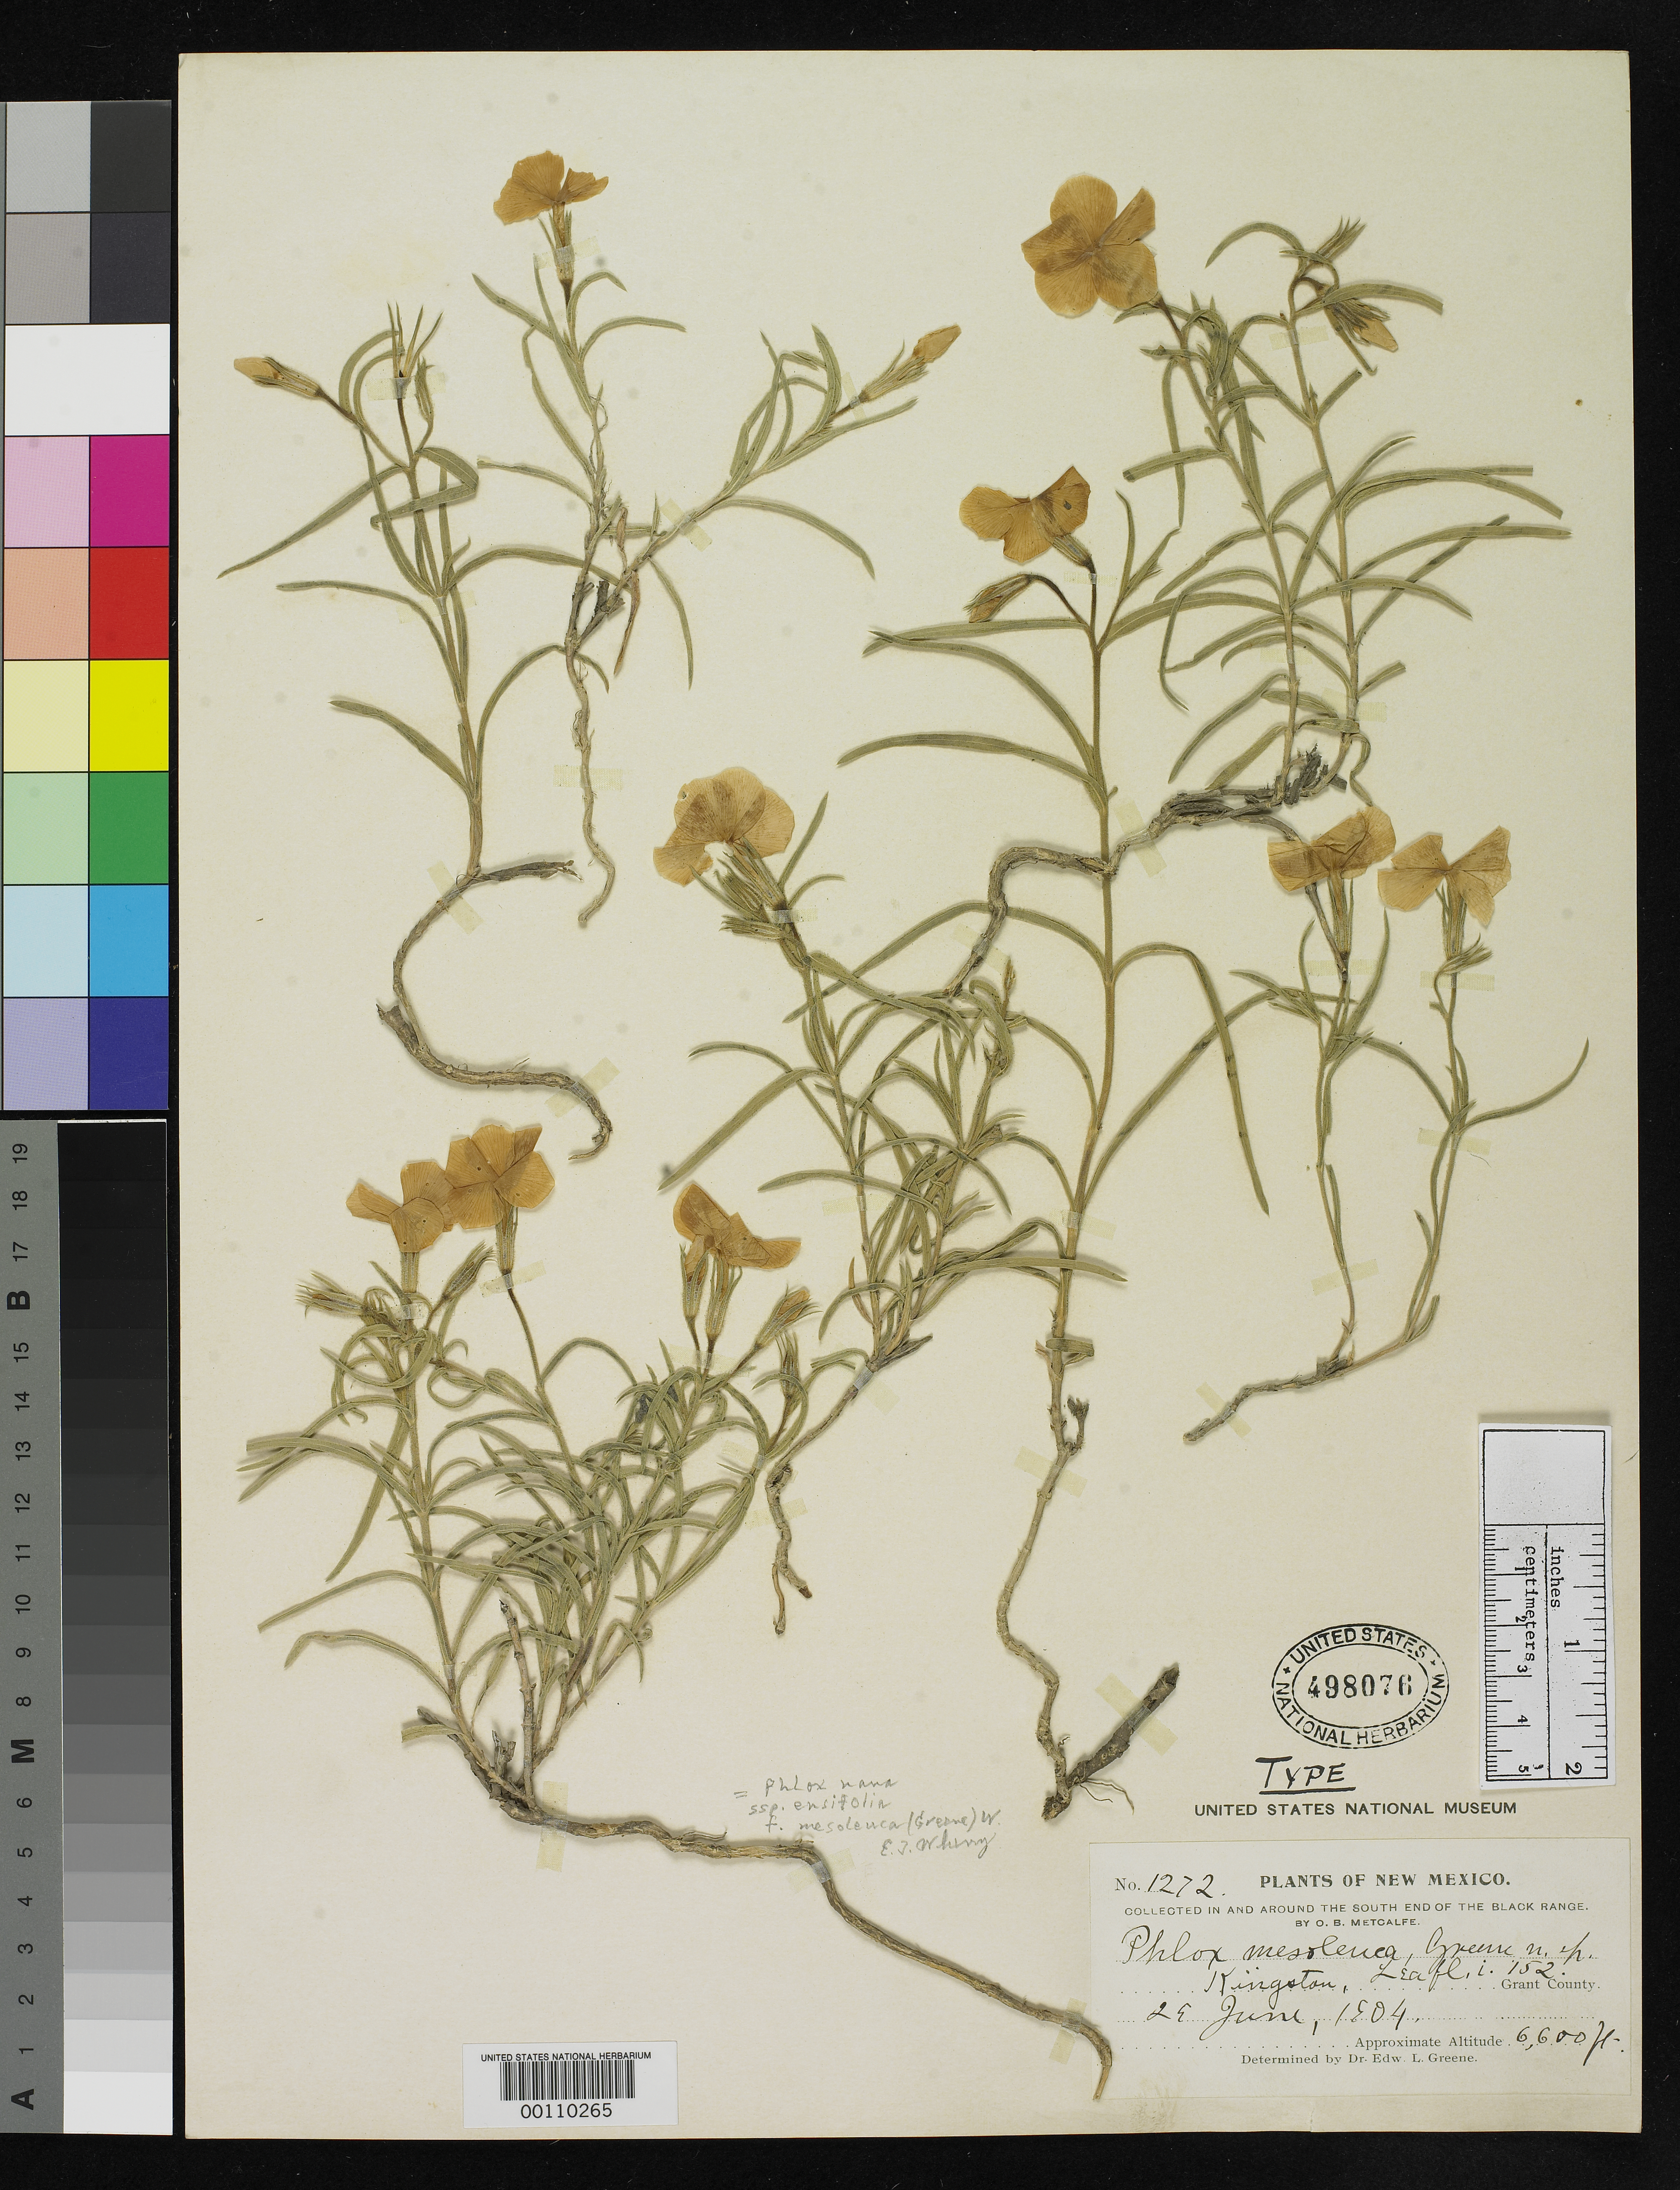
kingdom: Plantae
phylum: Tracheophyta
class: Magnoliopsida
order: Ericales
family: Polemoniaceae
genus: Phlox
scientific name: Phlox mesoleuca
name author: Greene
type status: Isotype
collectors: O. B. Metcalfe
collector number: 1272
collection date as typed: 29 Jun 1904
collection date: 1904-06-29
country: United States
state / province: New Mexico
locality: Black Range.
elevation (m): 2012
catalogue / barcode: US 498076